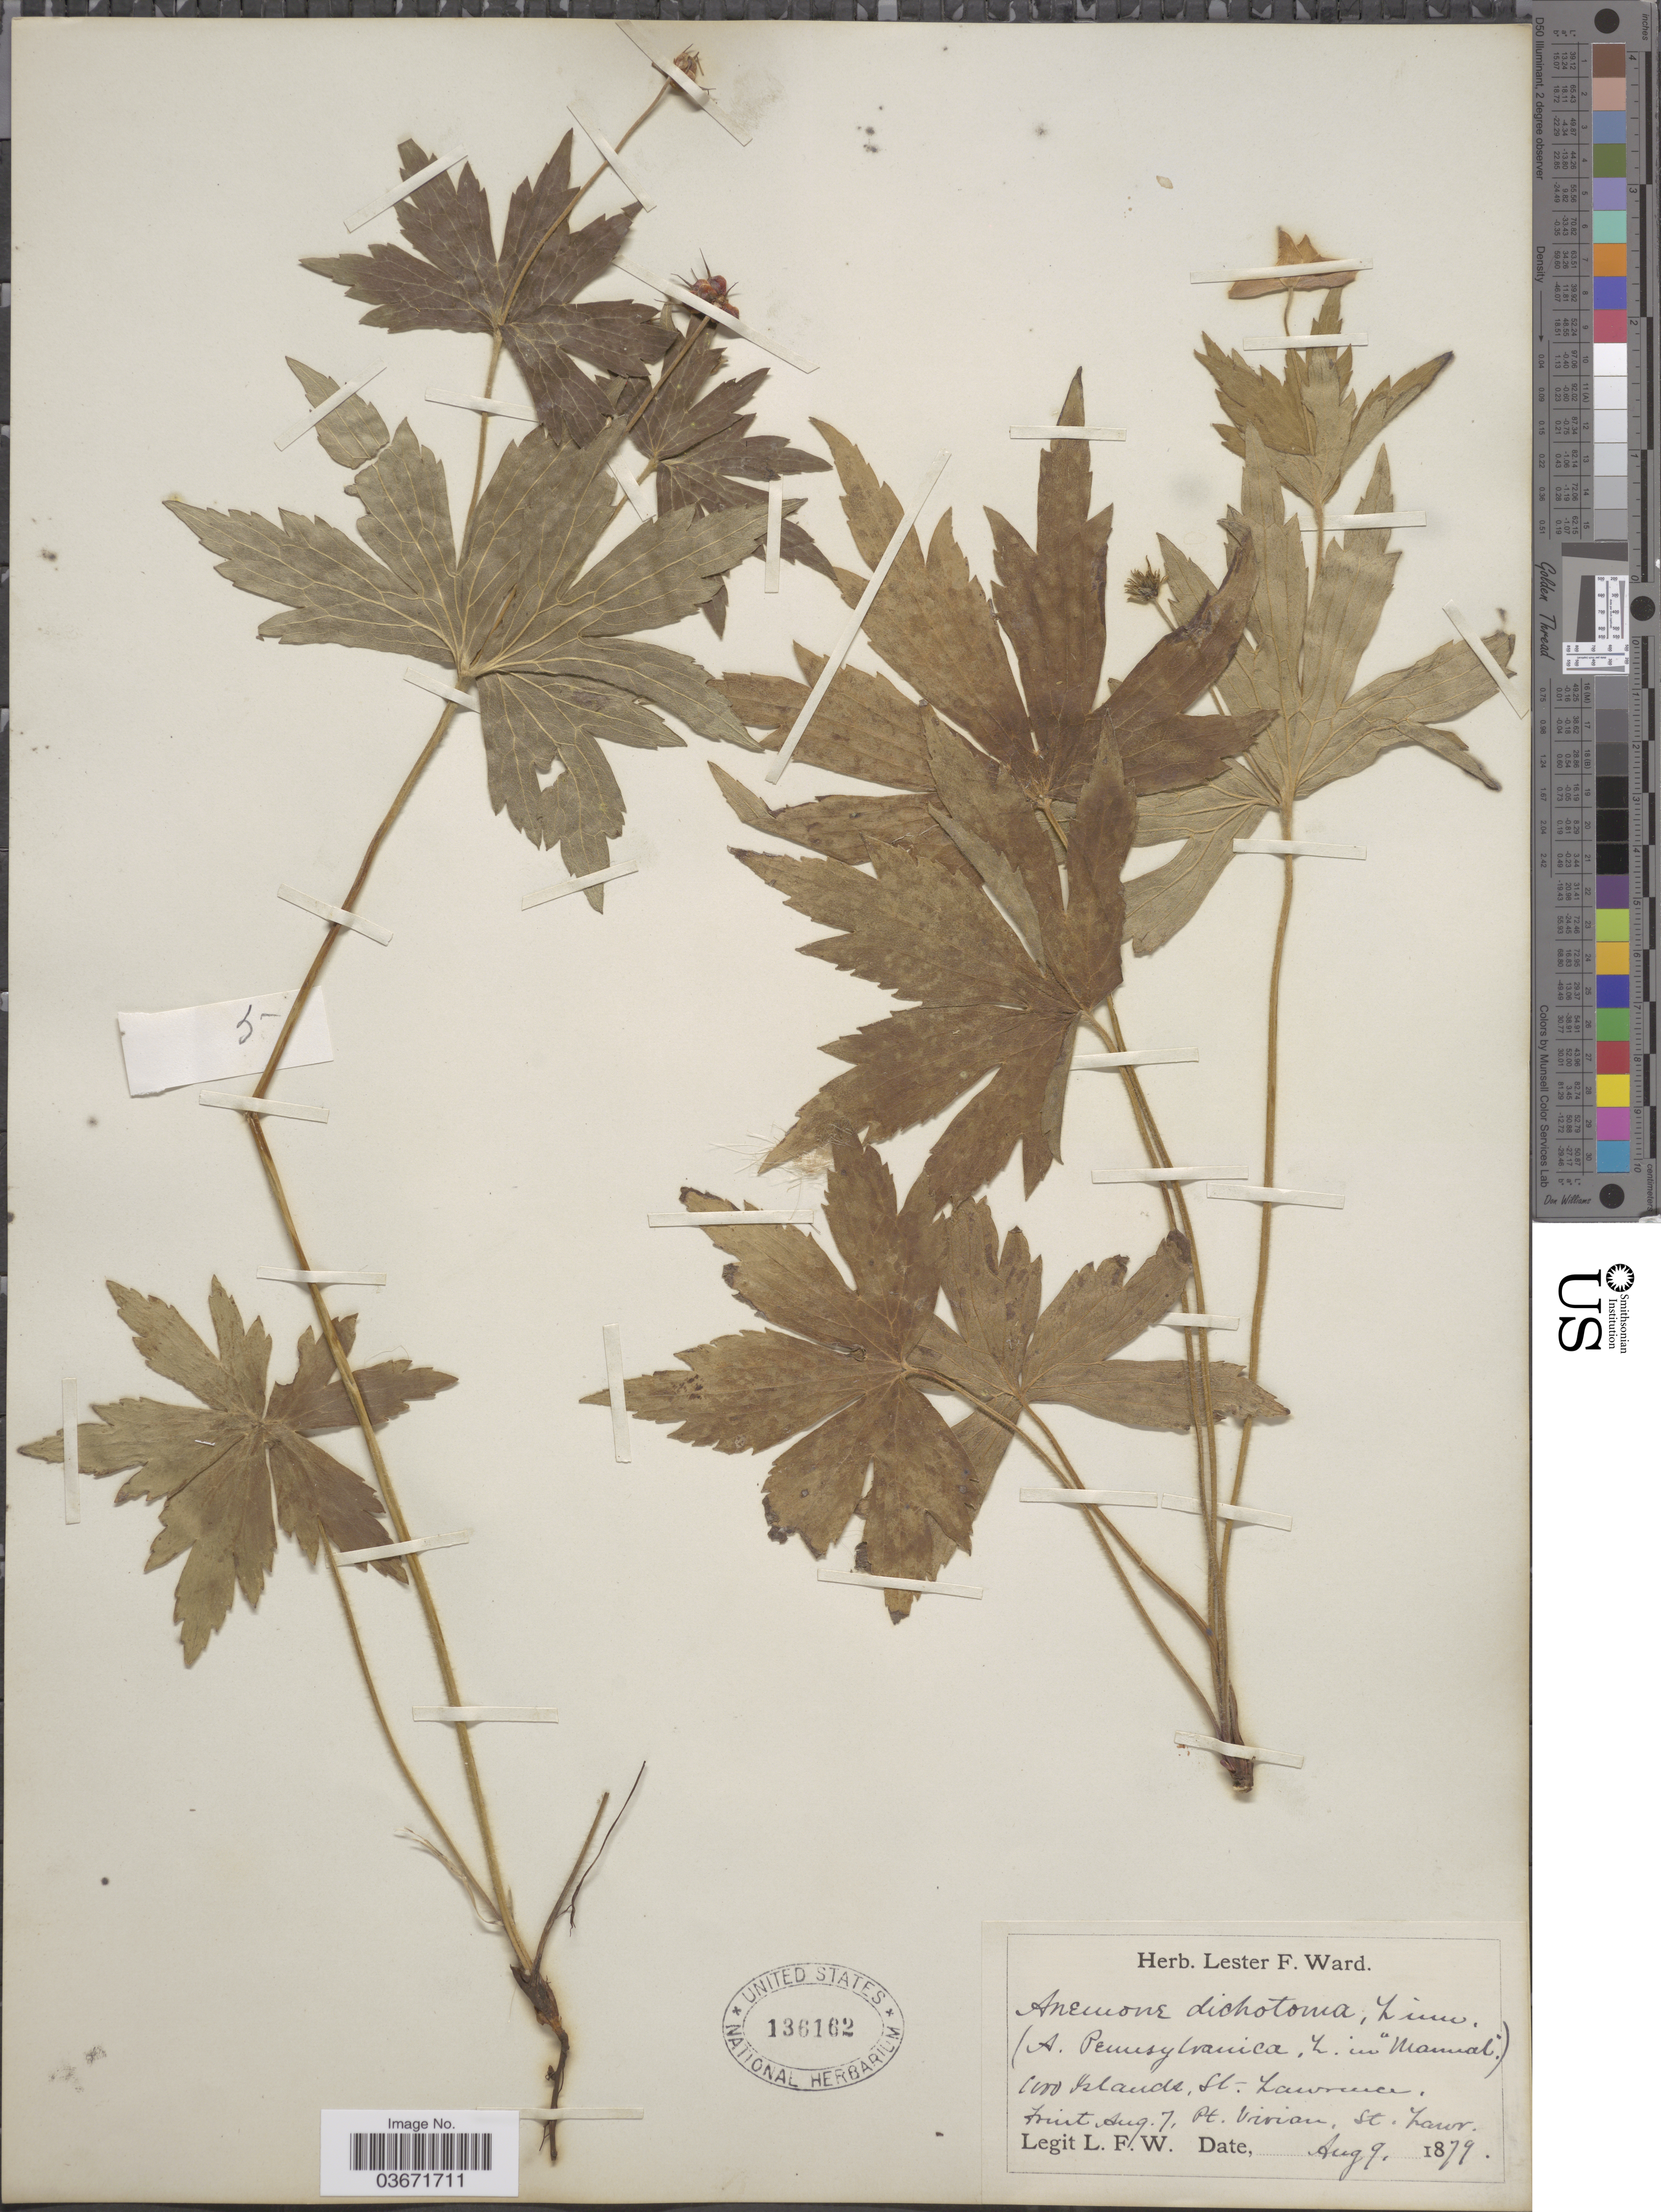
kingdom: Plantae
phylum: Tracheophyta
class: Magnoliopsida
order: Ranunculales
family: Ranunculaceae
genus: Anemone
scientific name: Anemone canadensis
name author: L.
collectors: L. F. Ward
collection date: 1879-08-07/1879-08-09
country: United States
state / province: New York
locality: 1000 Islands, St. Lawrence, Pt. Vivian, St. Lawr.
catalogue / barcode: US 136162